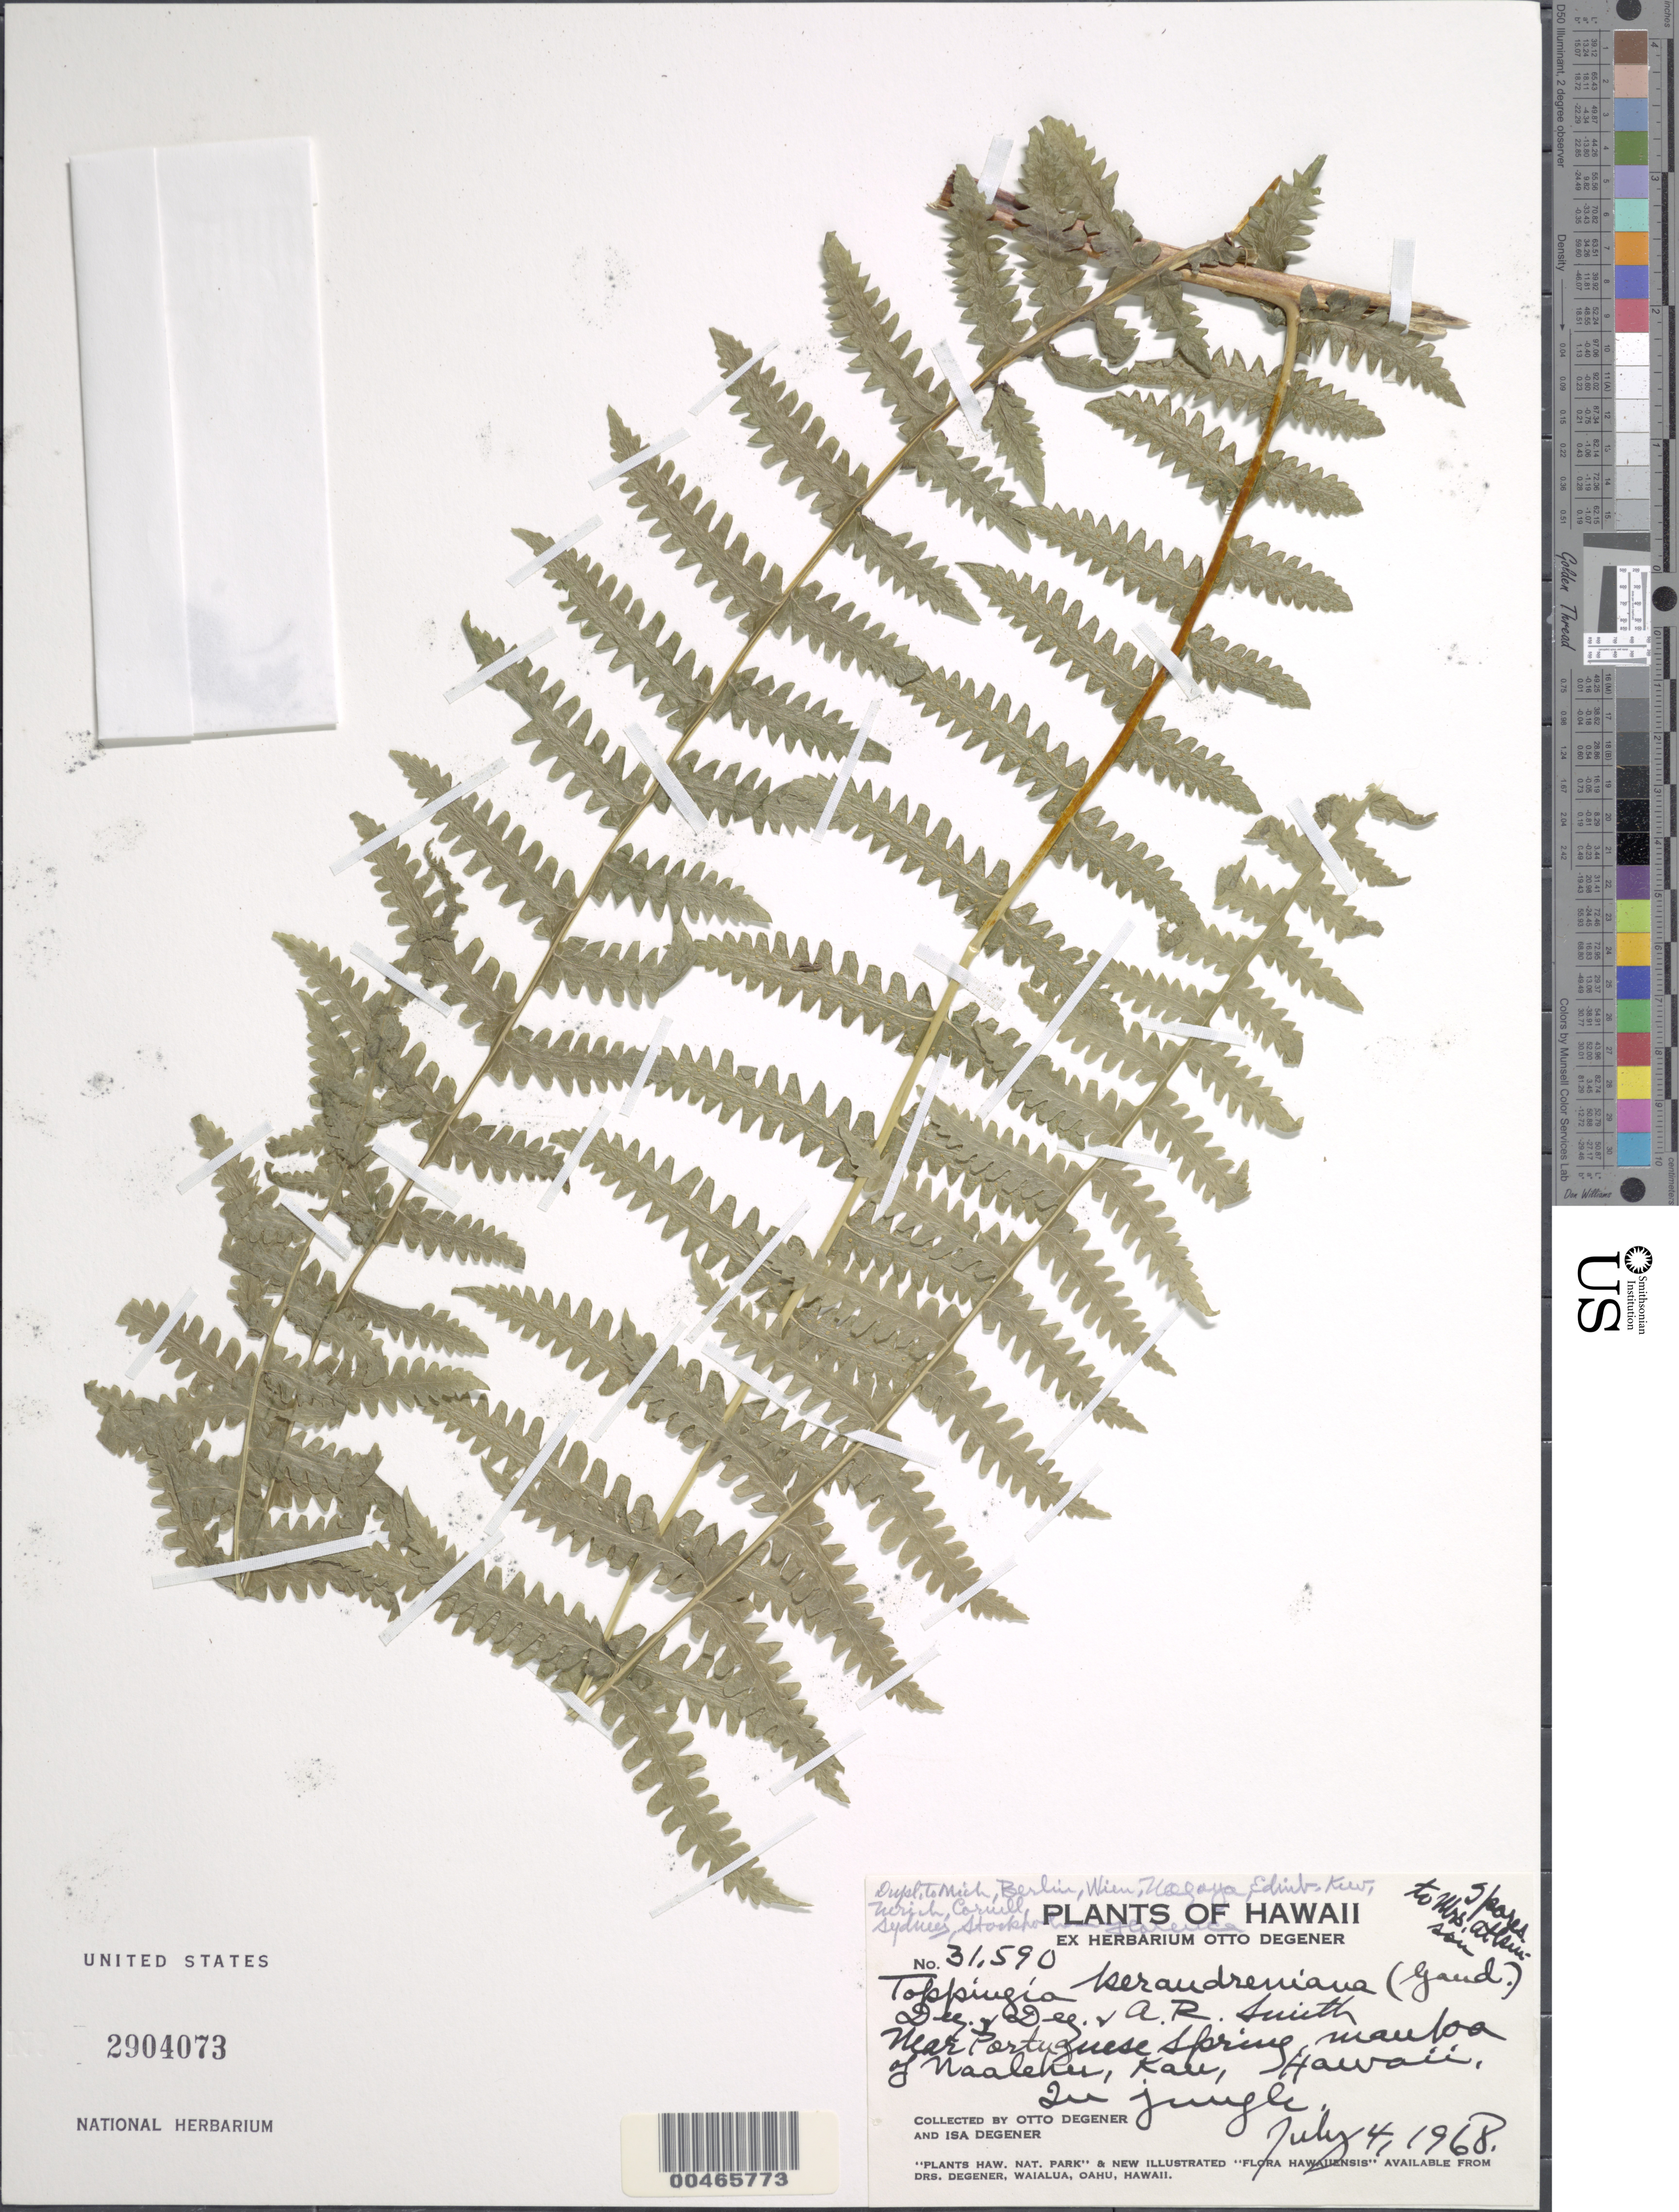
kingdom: Plantae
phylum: Tracheophyta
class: Polypodiopsida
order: Polypodiales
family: Thelypteridaceae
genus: Pseudophegopteris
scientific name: Pseudophegopteris keraudreniana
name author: (Gaudich.) Holttum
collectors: O. Degener & I. Degener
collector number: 31590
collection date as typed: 4 Jul 1968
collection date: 1968-07-04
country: United States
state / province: Hawaii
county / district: Hawaii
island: Hawaii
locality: Near Portuguese Spring mauka of Naaleku, Kau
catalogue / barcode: US 2904073